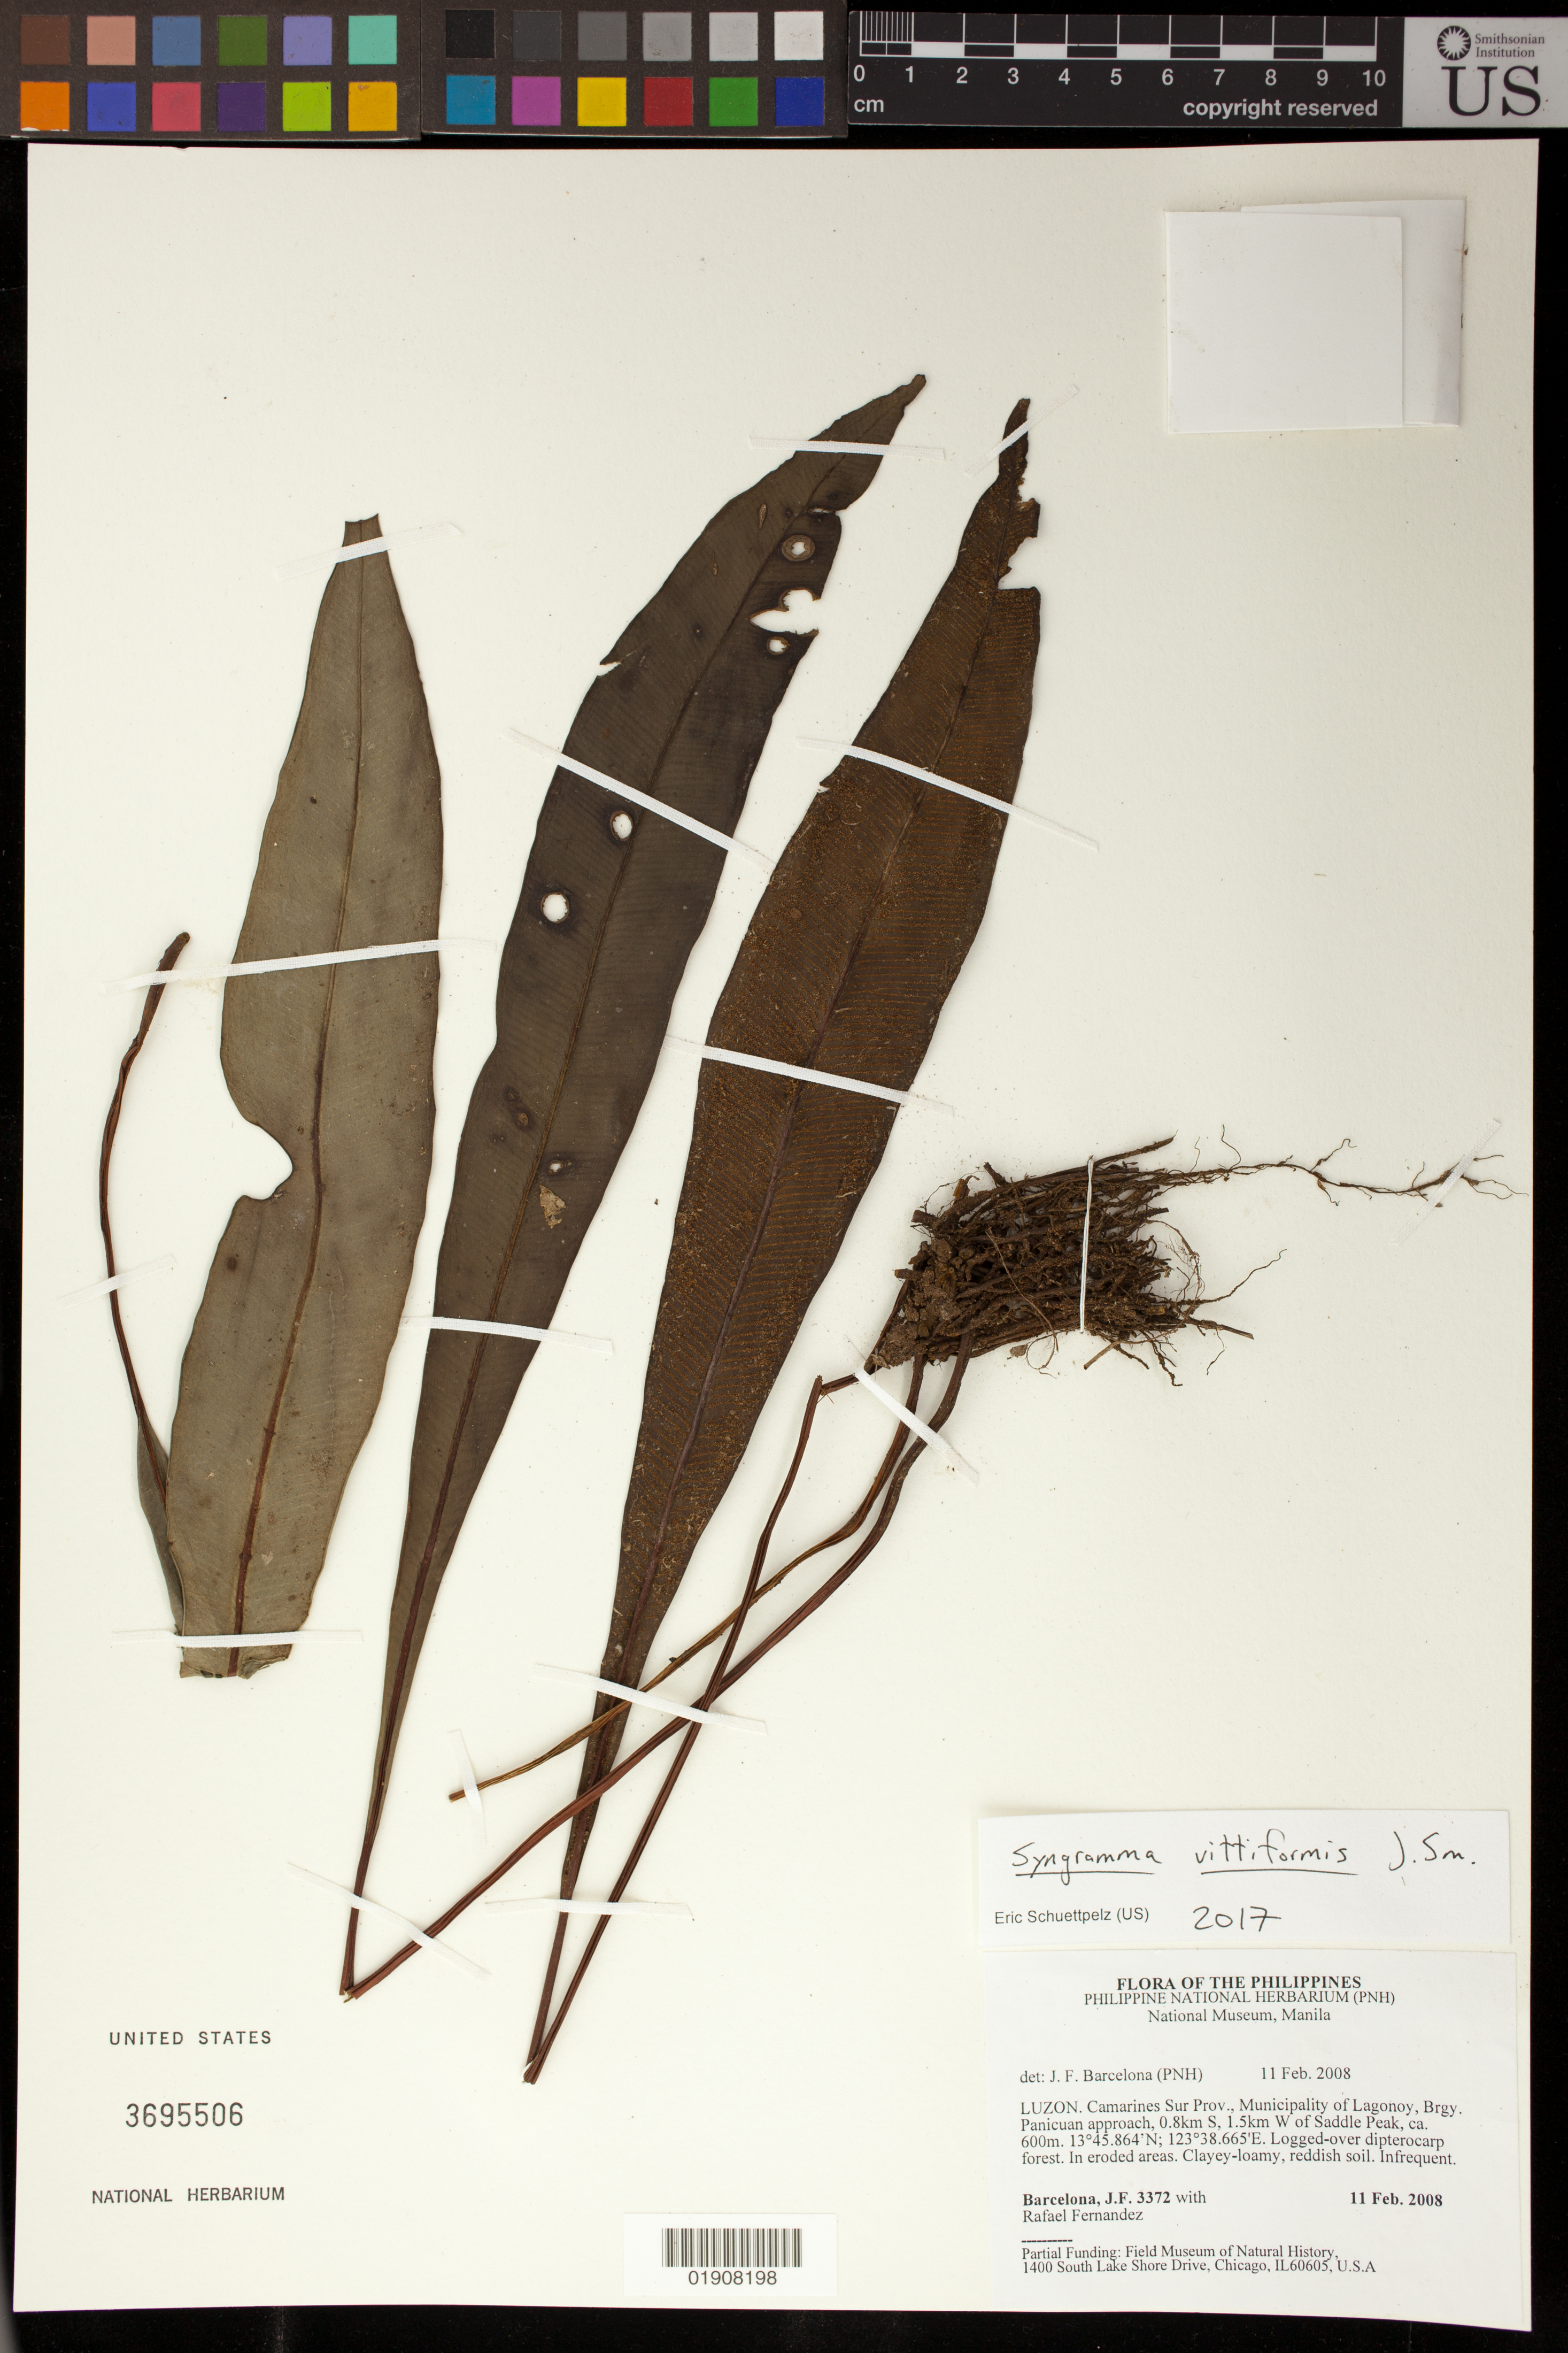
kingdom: Plantae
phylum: Tracheophyta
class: Polypodiopsida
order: Polypodiales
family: Pteridaceae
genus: Syngramma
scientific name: Syngramma vittiformis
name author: J. Sm.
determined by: Schuettpelz, E., (US), Smithsonian Institution - National Museum of Natural History (UNITED STATES)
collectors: J. F. Barcelona & R. Fernandez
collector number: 3372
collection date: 2008-02-11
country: Philippines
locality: Luzon, Camarines Sur Prov., Municipality of Lagonoy, Brgy. Panicuan approach, 0.8km S, 1.5km W of Saddle Peak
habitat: Logged-over dipterocarp forest. In eroded area.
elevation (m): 600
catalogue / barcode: US 3695506